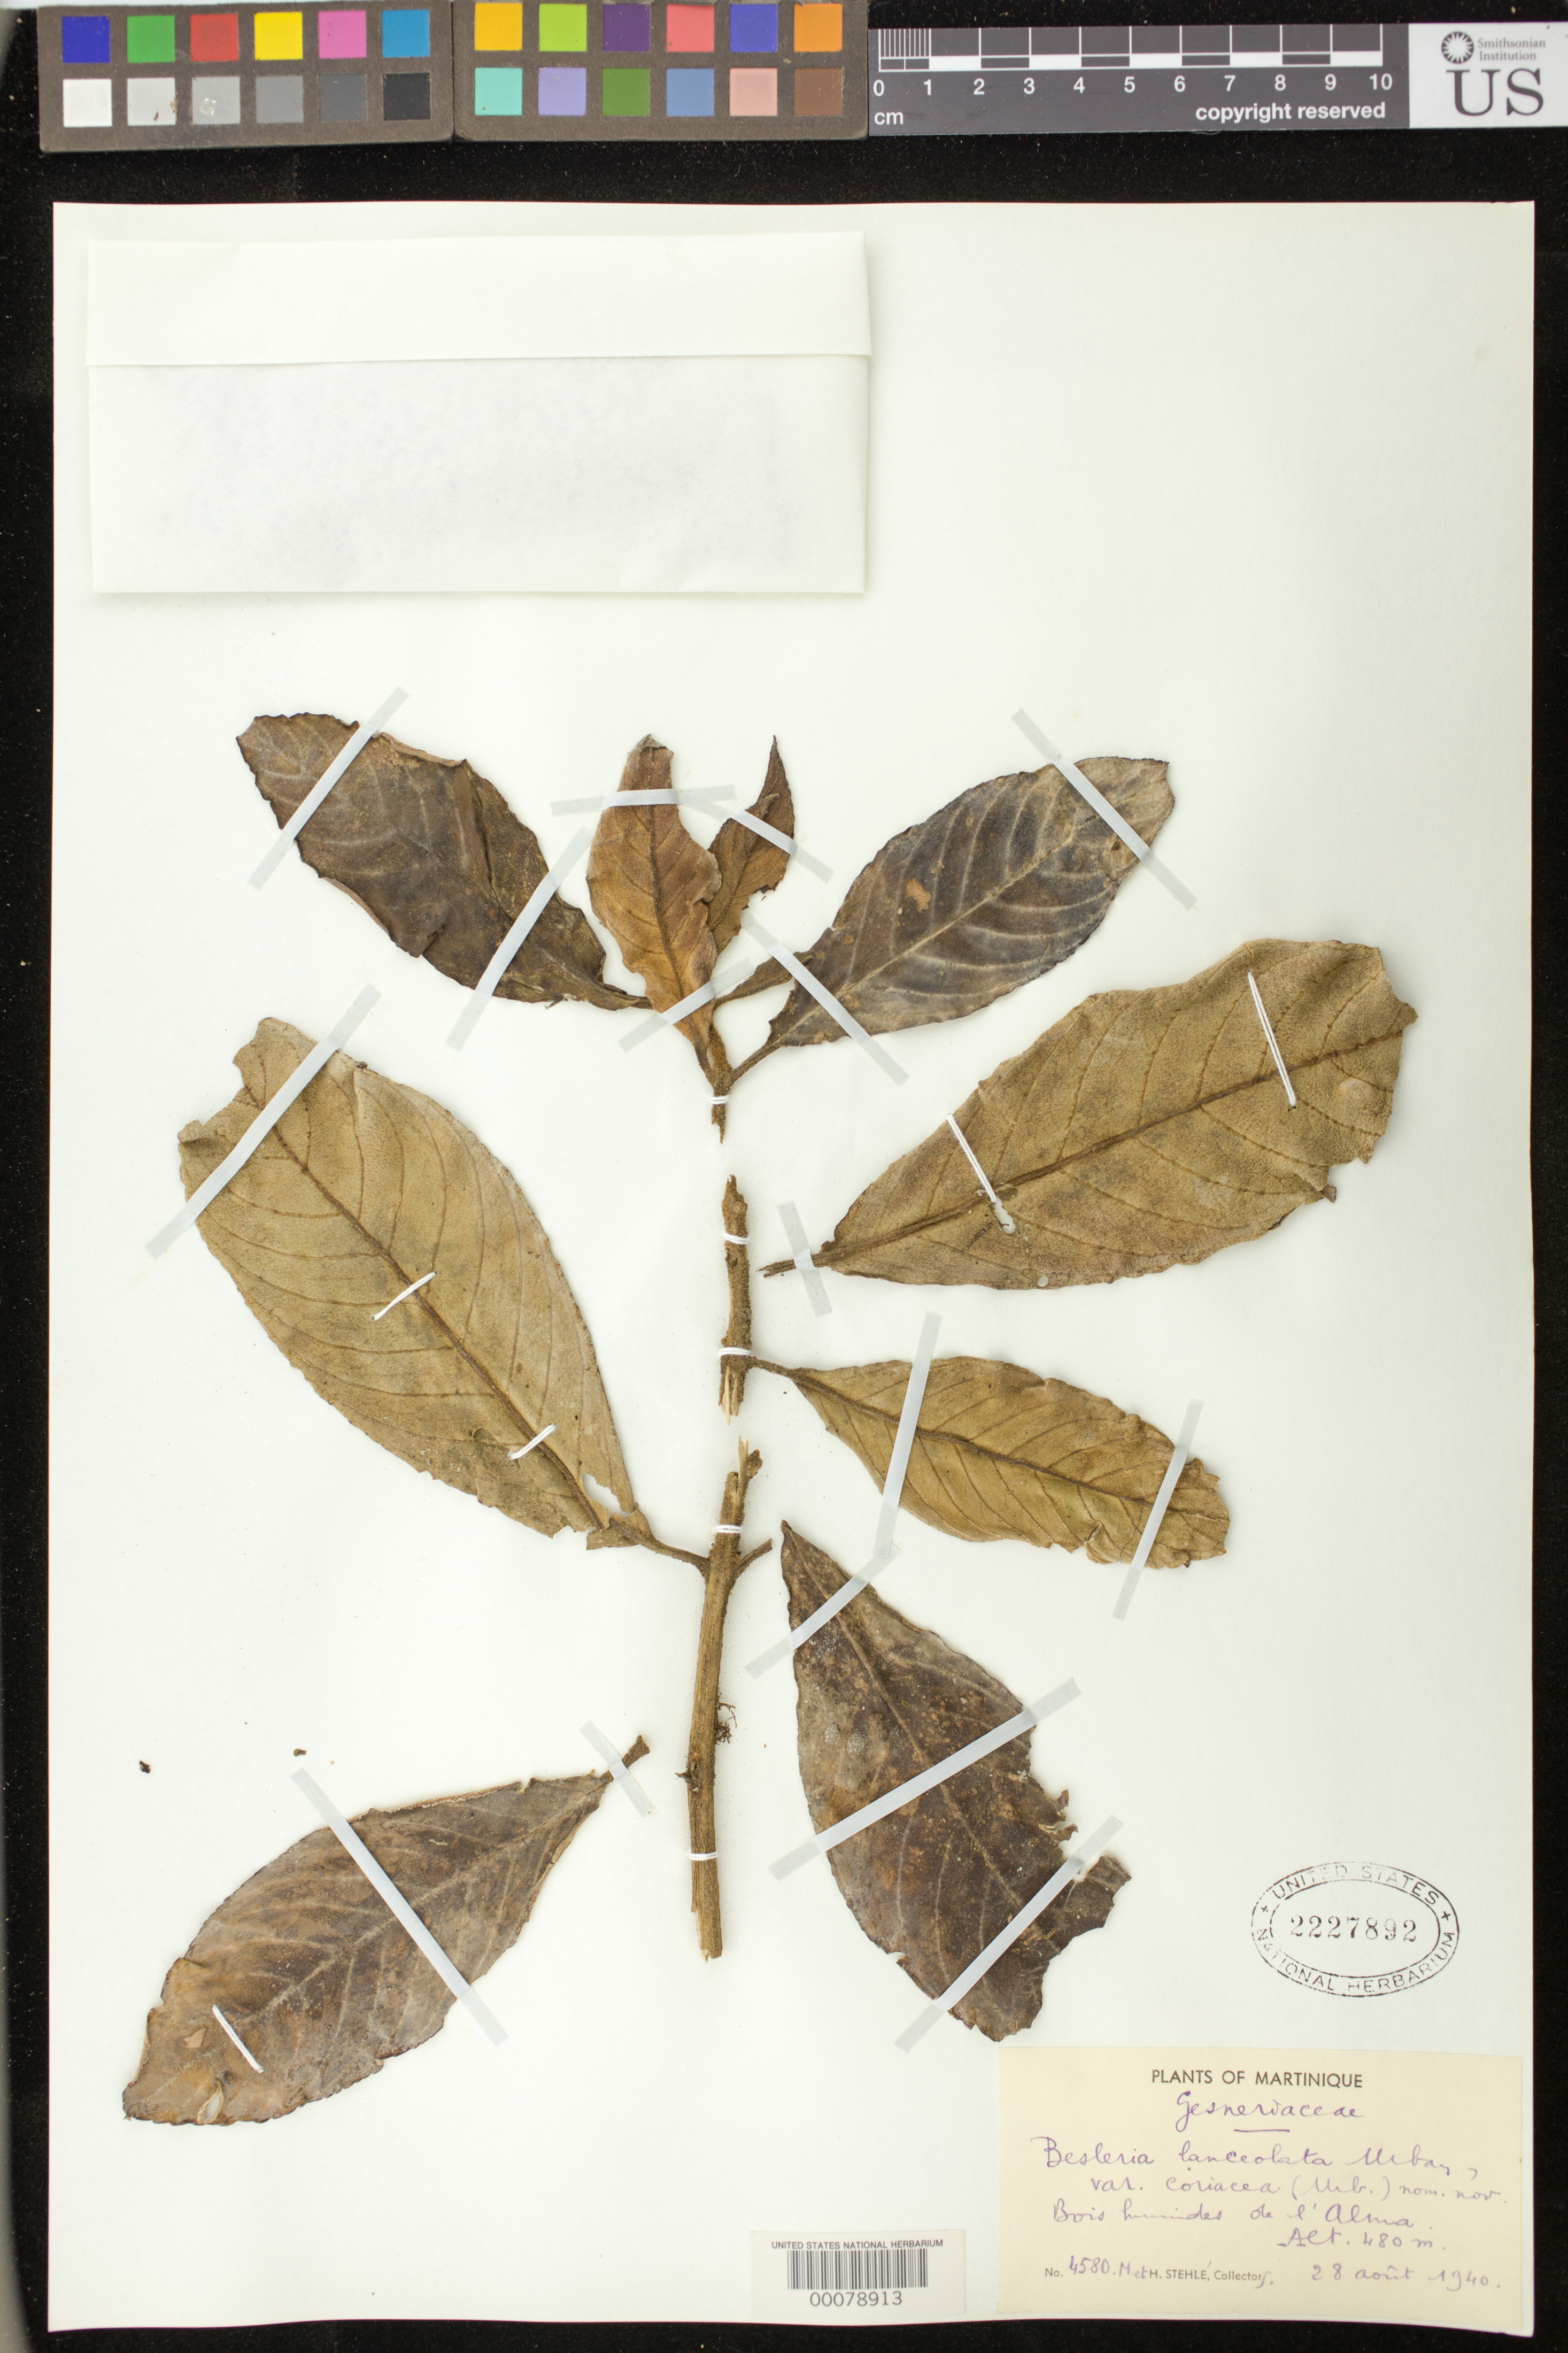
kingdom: Plantae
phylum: Tracheophyta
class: Magnoliopsida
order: Lamiales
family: Gesneriaceae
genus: Besleria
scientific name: Besleria lanceolata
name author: Urb.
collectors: M. Stehlé & H. Stehlé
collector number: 4580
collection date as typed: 28 Aug 1940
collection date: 1940-08-28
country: Martinique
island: Martinique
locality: Alma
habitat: Humid woods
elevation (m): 480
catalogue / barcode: US 2227892